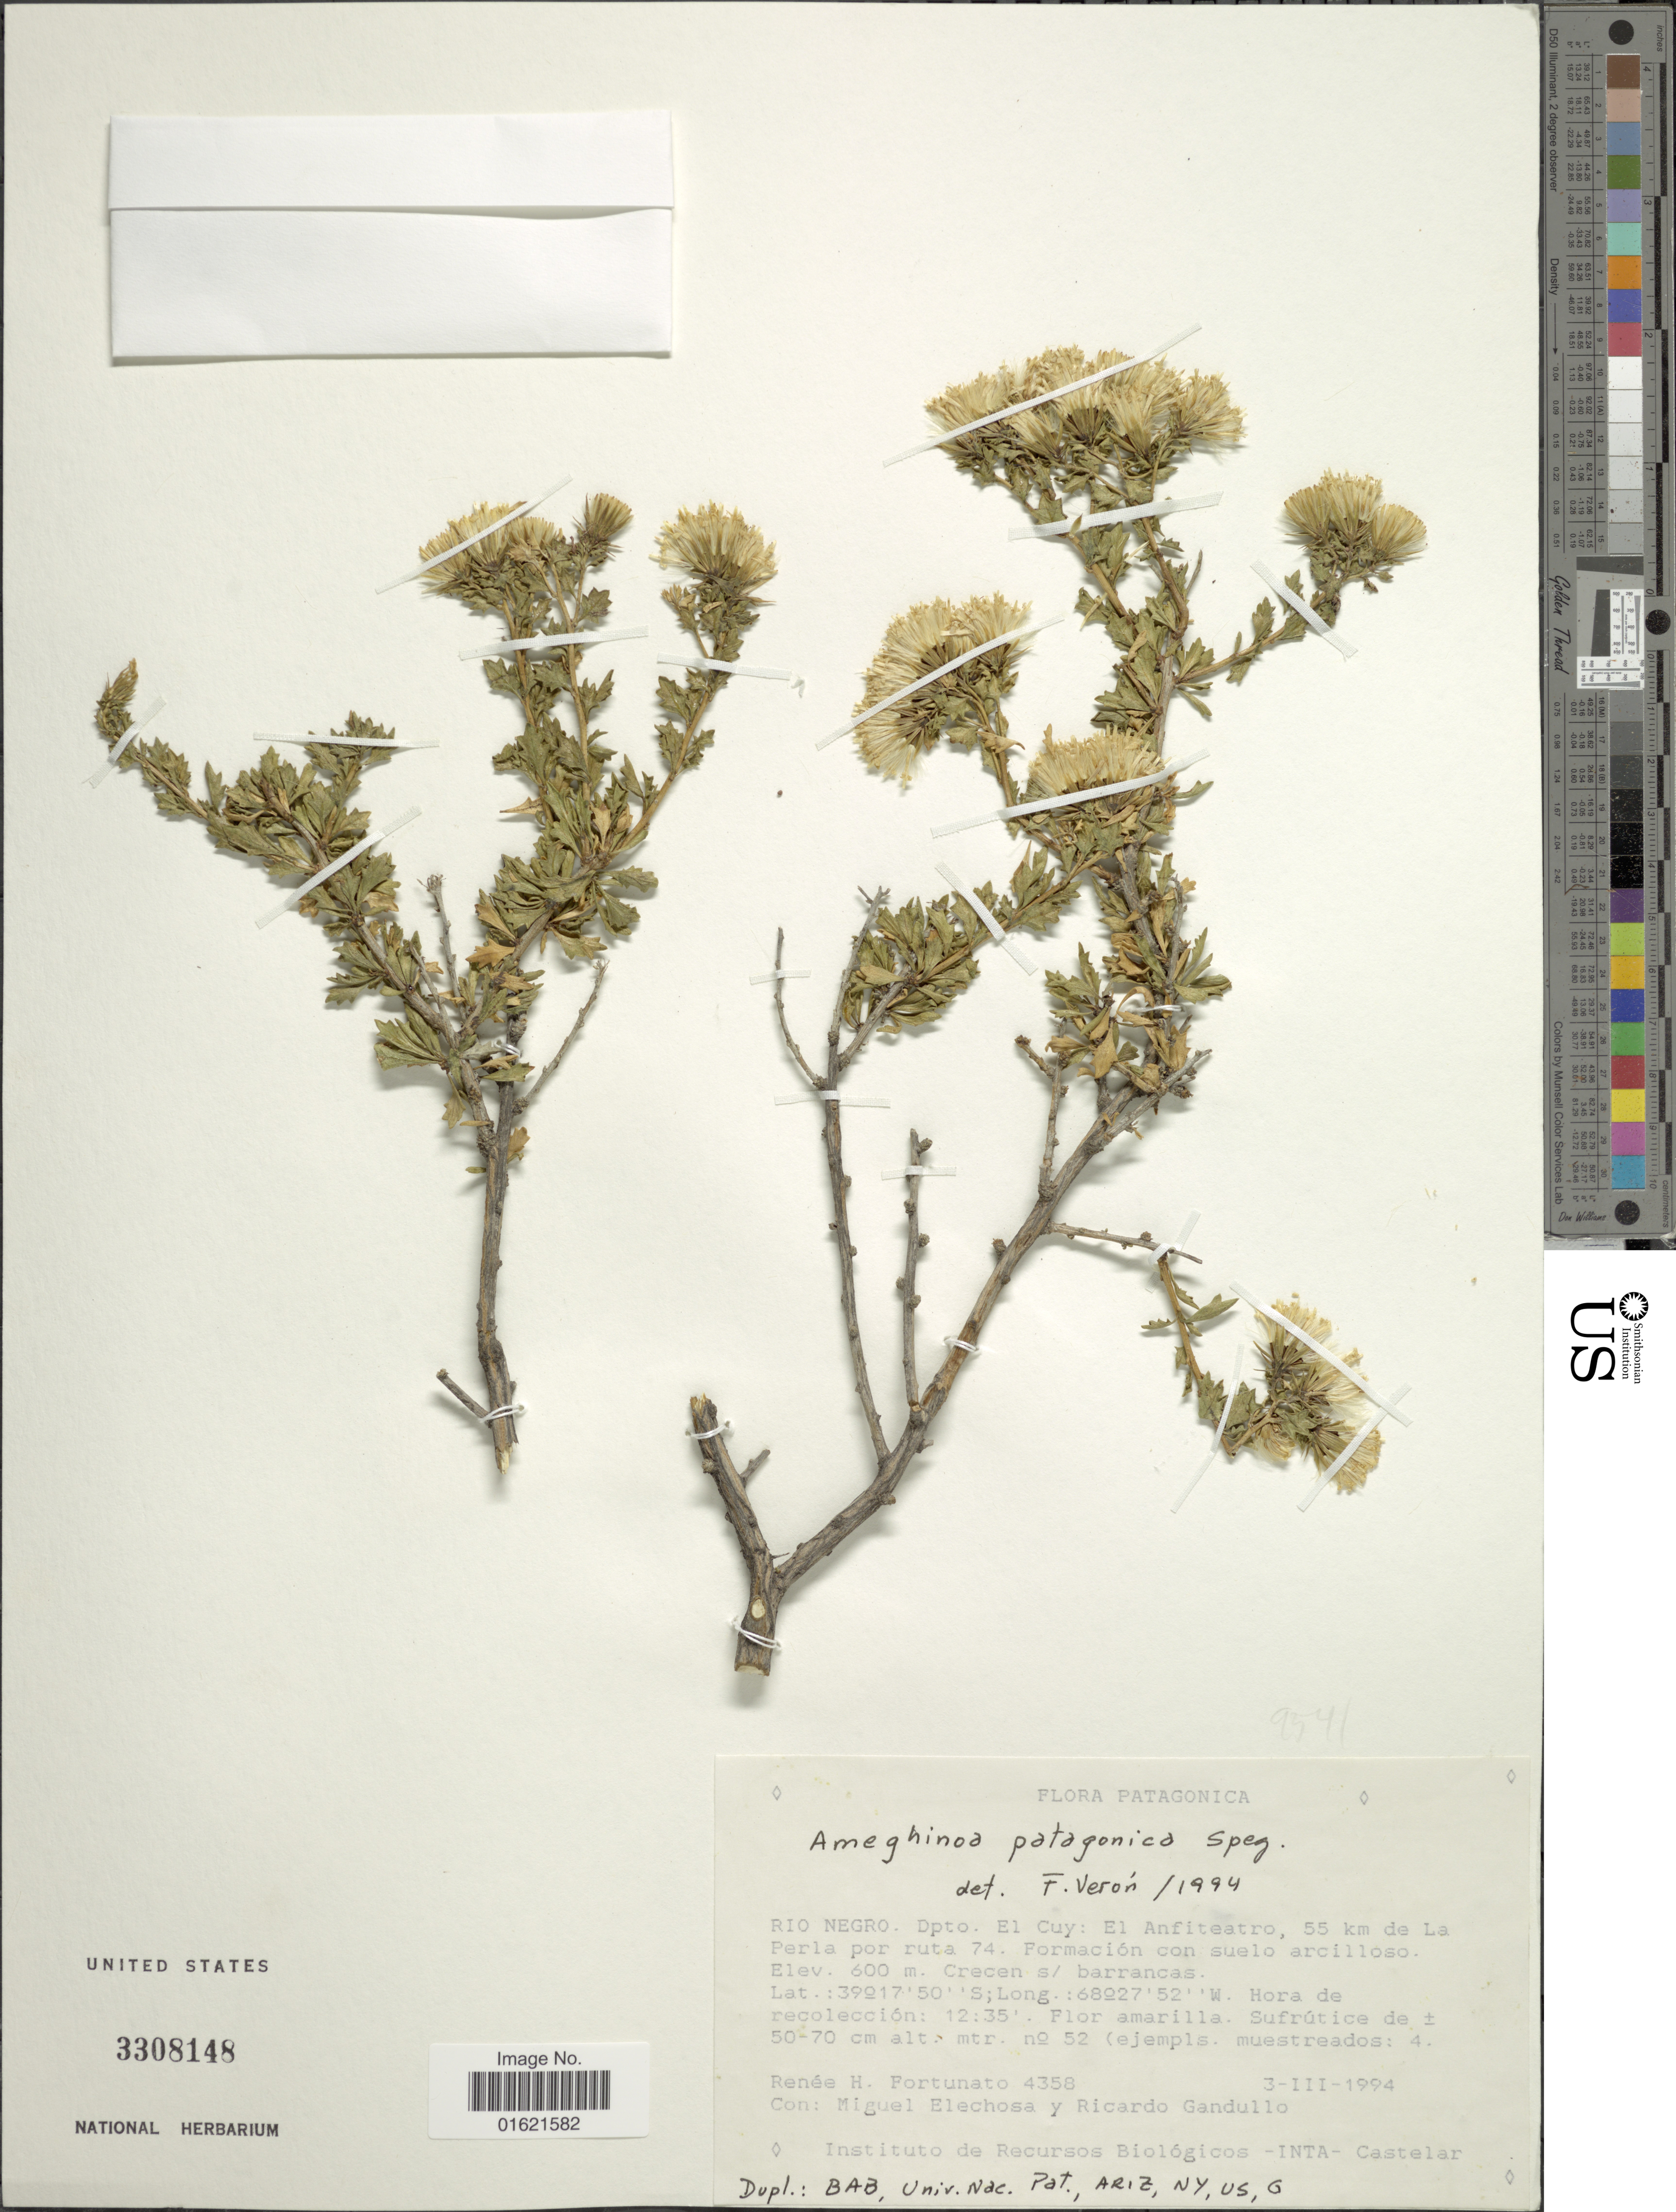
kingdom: Plantae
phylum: Tracheophyta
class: Magnoliopsida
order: Asterales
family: Asteraceae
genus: Ameghinoa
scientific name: Ameghinoa patagonica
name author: Speg.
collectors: R. H. Fortunato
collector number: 4358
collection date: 1994-03-03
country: Argentina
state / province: Rio Negro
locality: Dpto. El Cuy: El Anfiteatro, 55 km de :a Perla por ruta 74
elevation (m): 600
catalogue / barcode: US 3308148